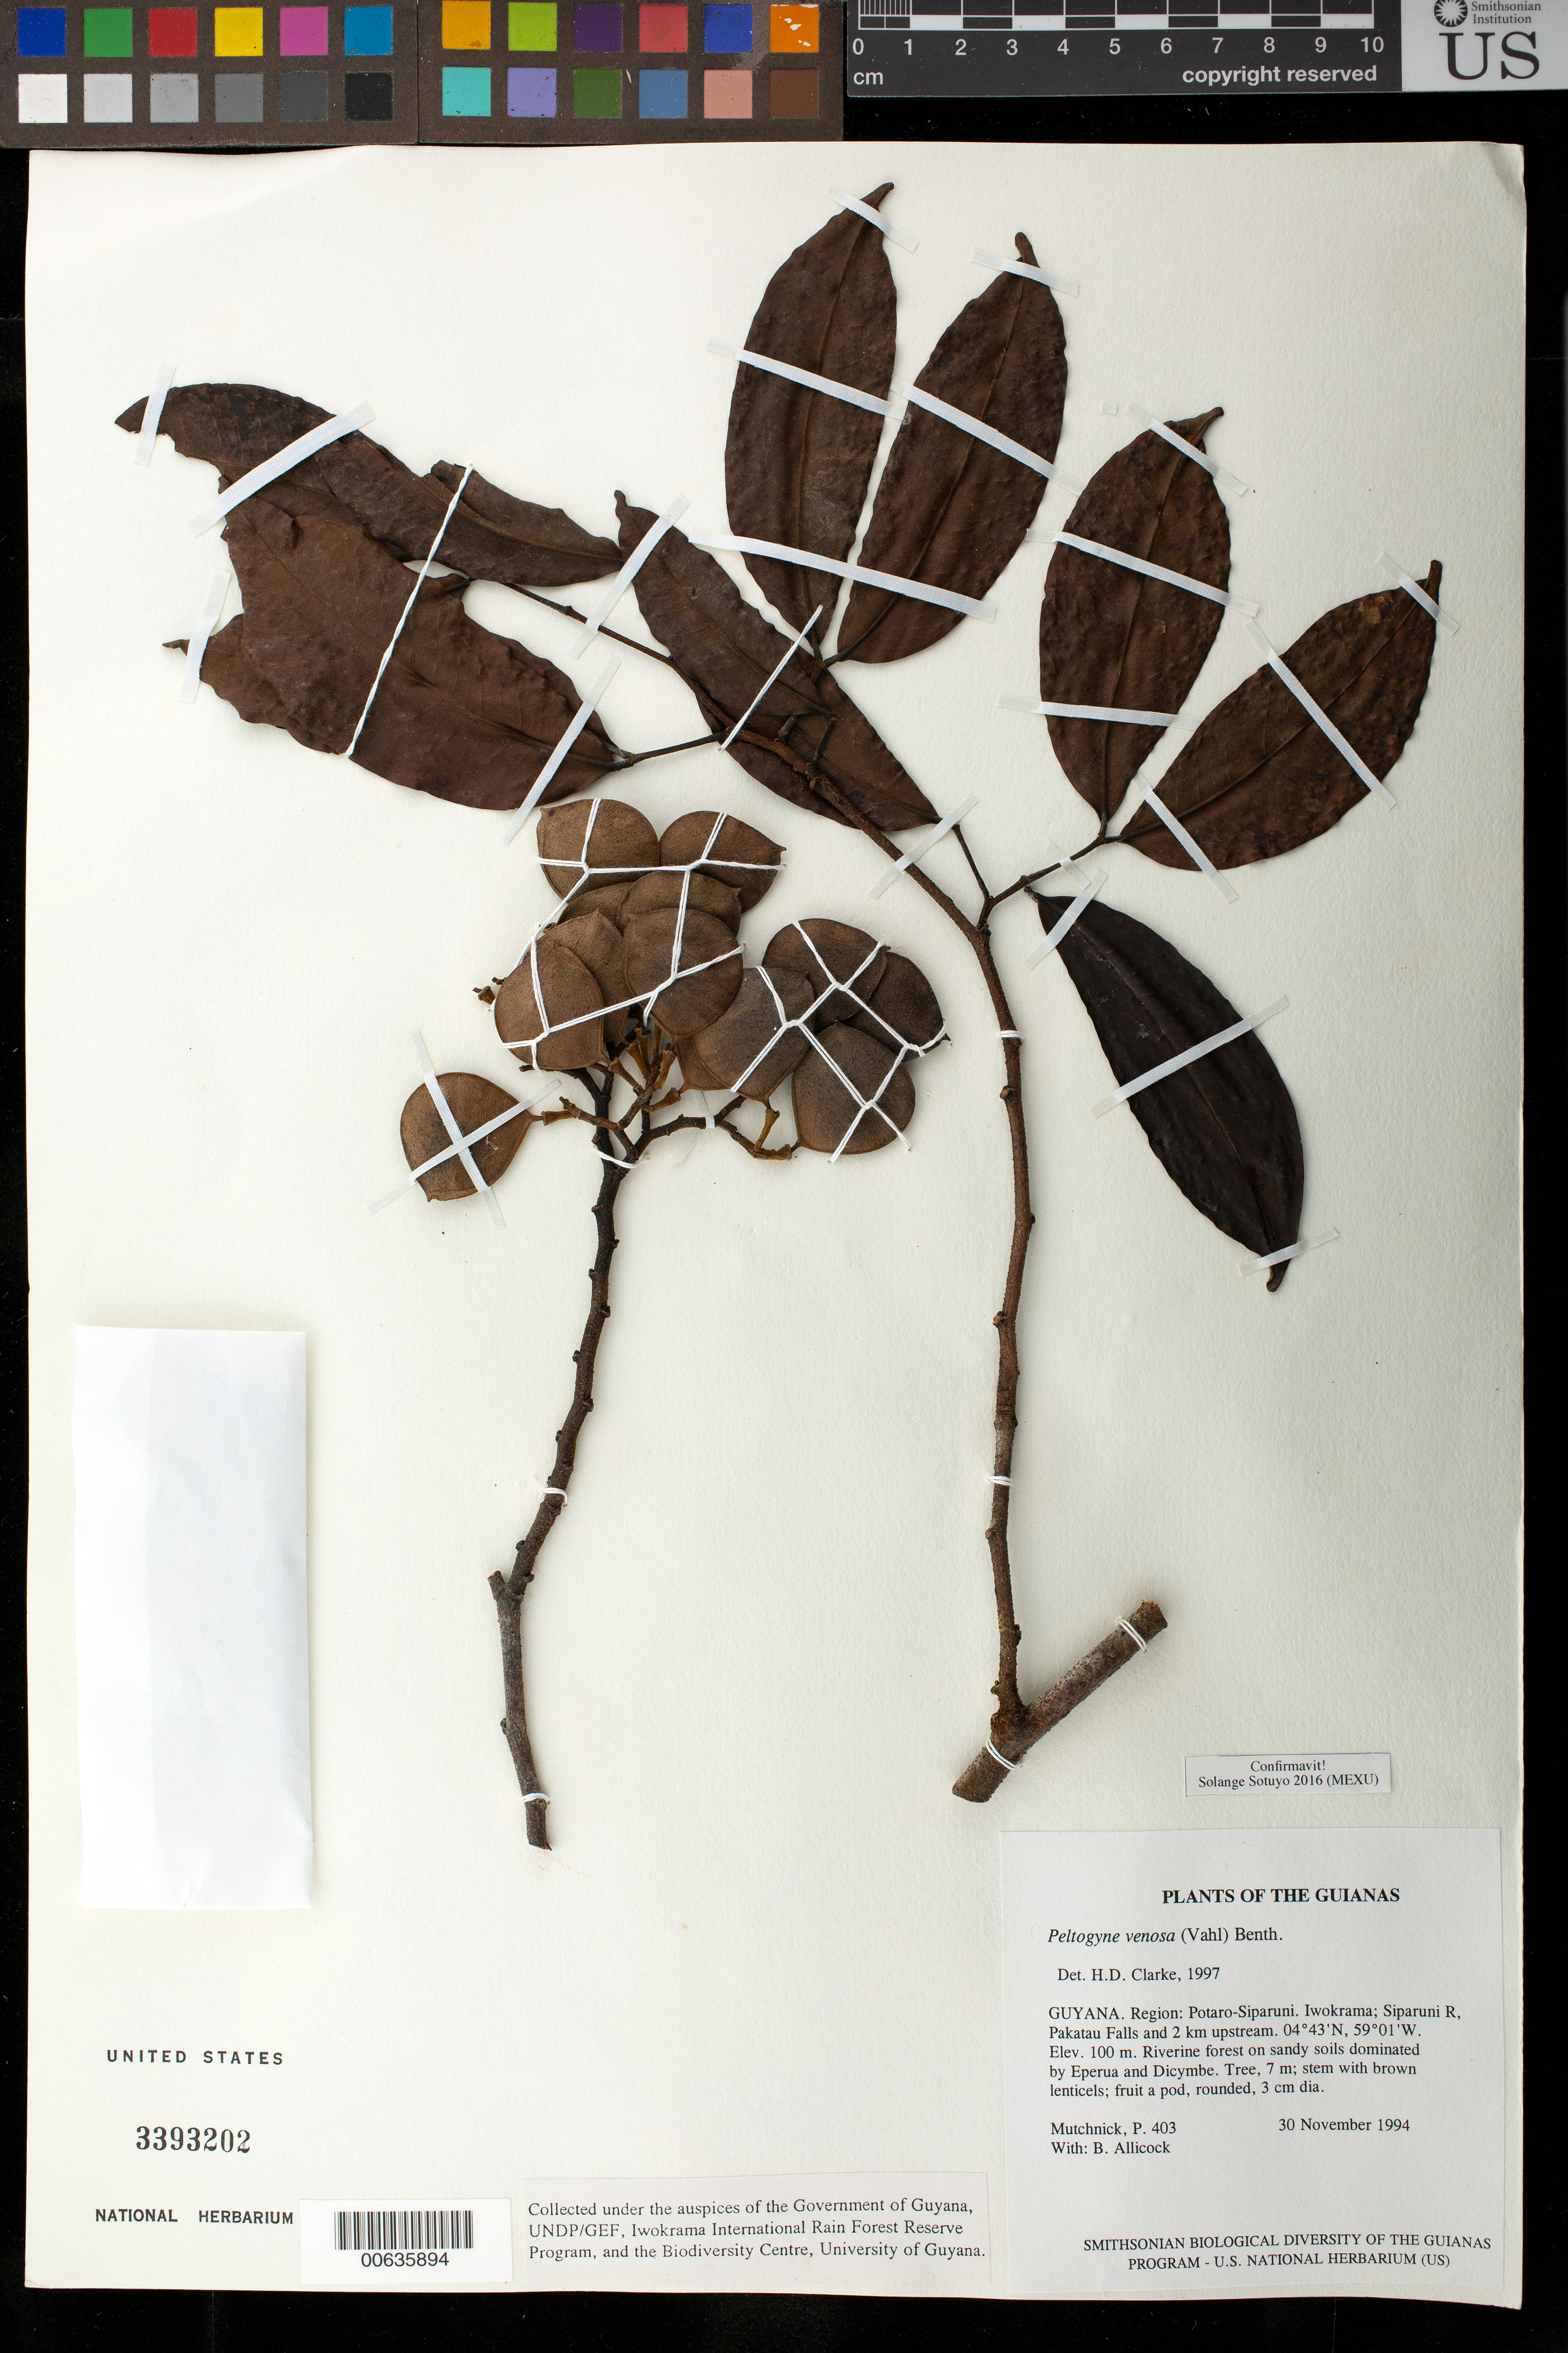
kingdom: Plantae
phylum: Tracheophyta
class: Magnoliopsida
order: Fabales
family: Fabaceae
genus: Peltogyne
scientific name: Peltogyne venosa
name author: (Vahl) Benth.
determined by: Sotuyo, Solange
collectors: P. Mutchnick & B. Allicock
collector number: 403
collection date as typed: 30 November 1994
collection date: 1994-11-30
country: Guyana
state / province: Potaro-Siparuni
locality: Iwokrama; Siparuni R, Pakatau Falls and 2 km upstream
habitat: Riverine forest on sandy soils dominated by Eperua and Dicymbe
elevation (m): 100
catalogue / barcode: US 3393202